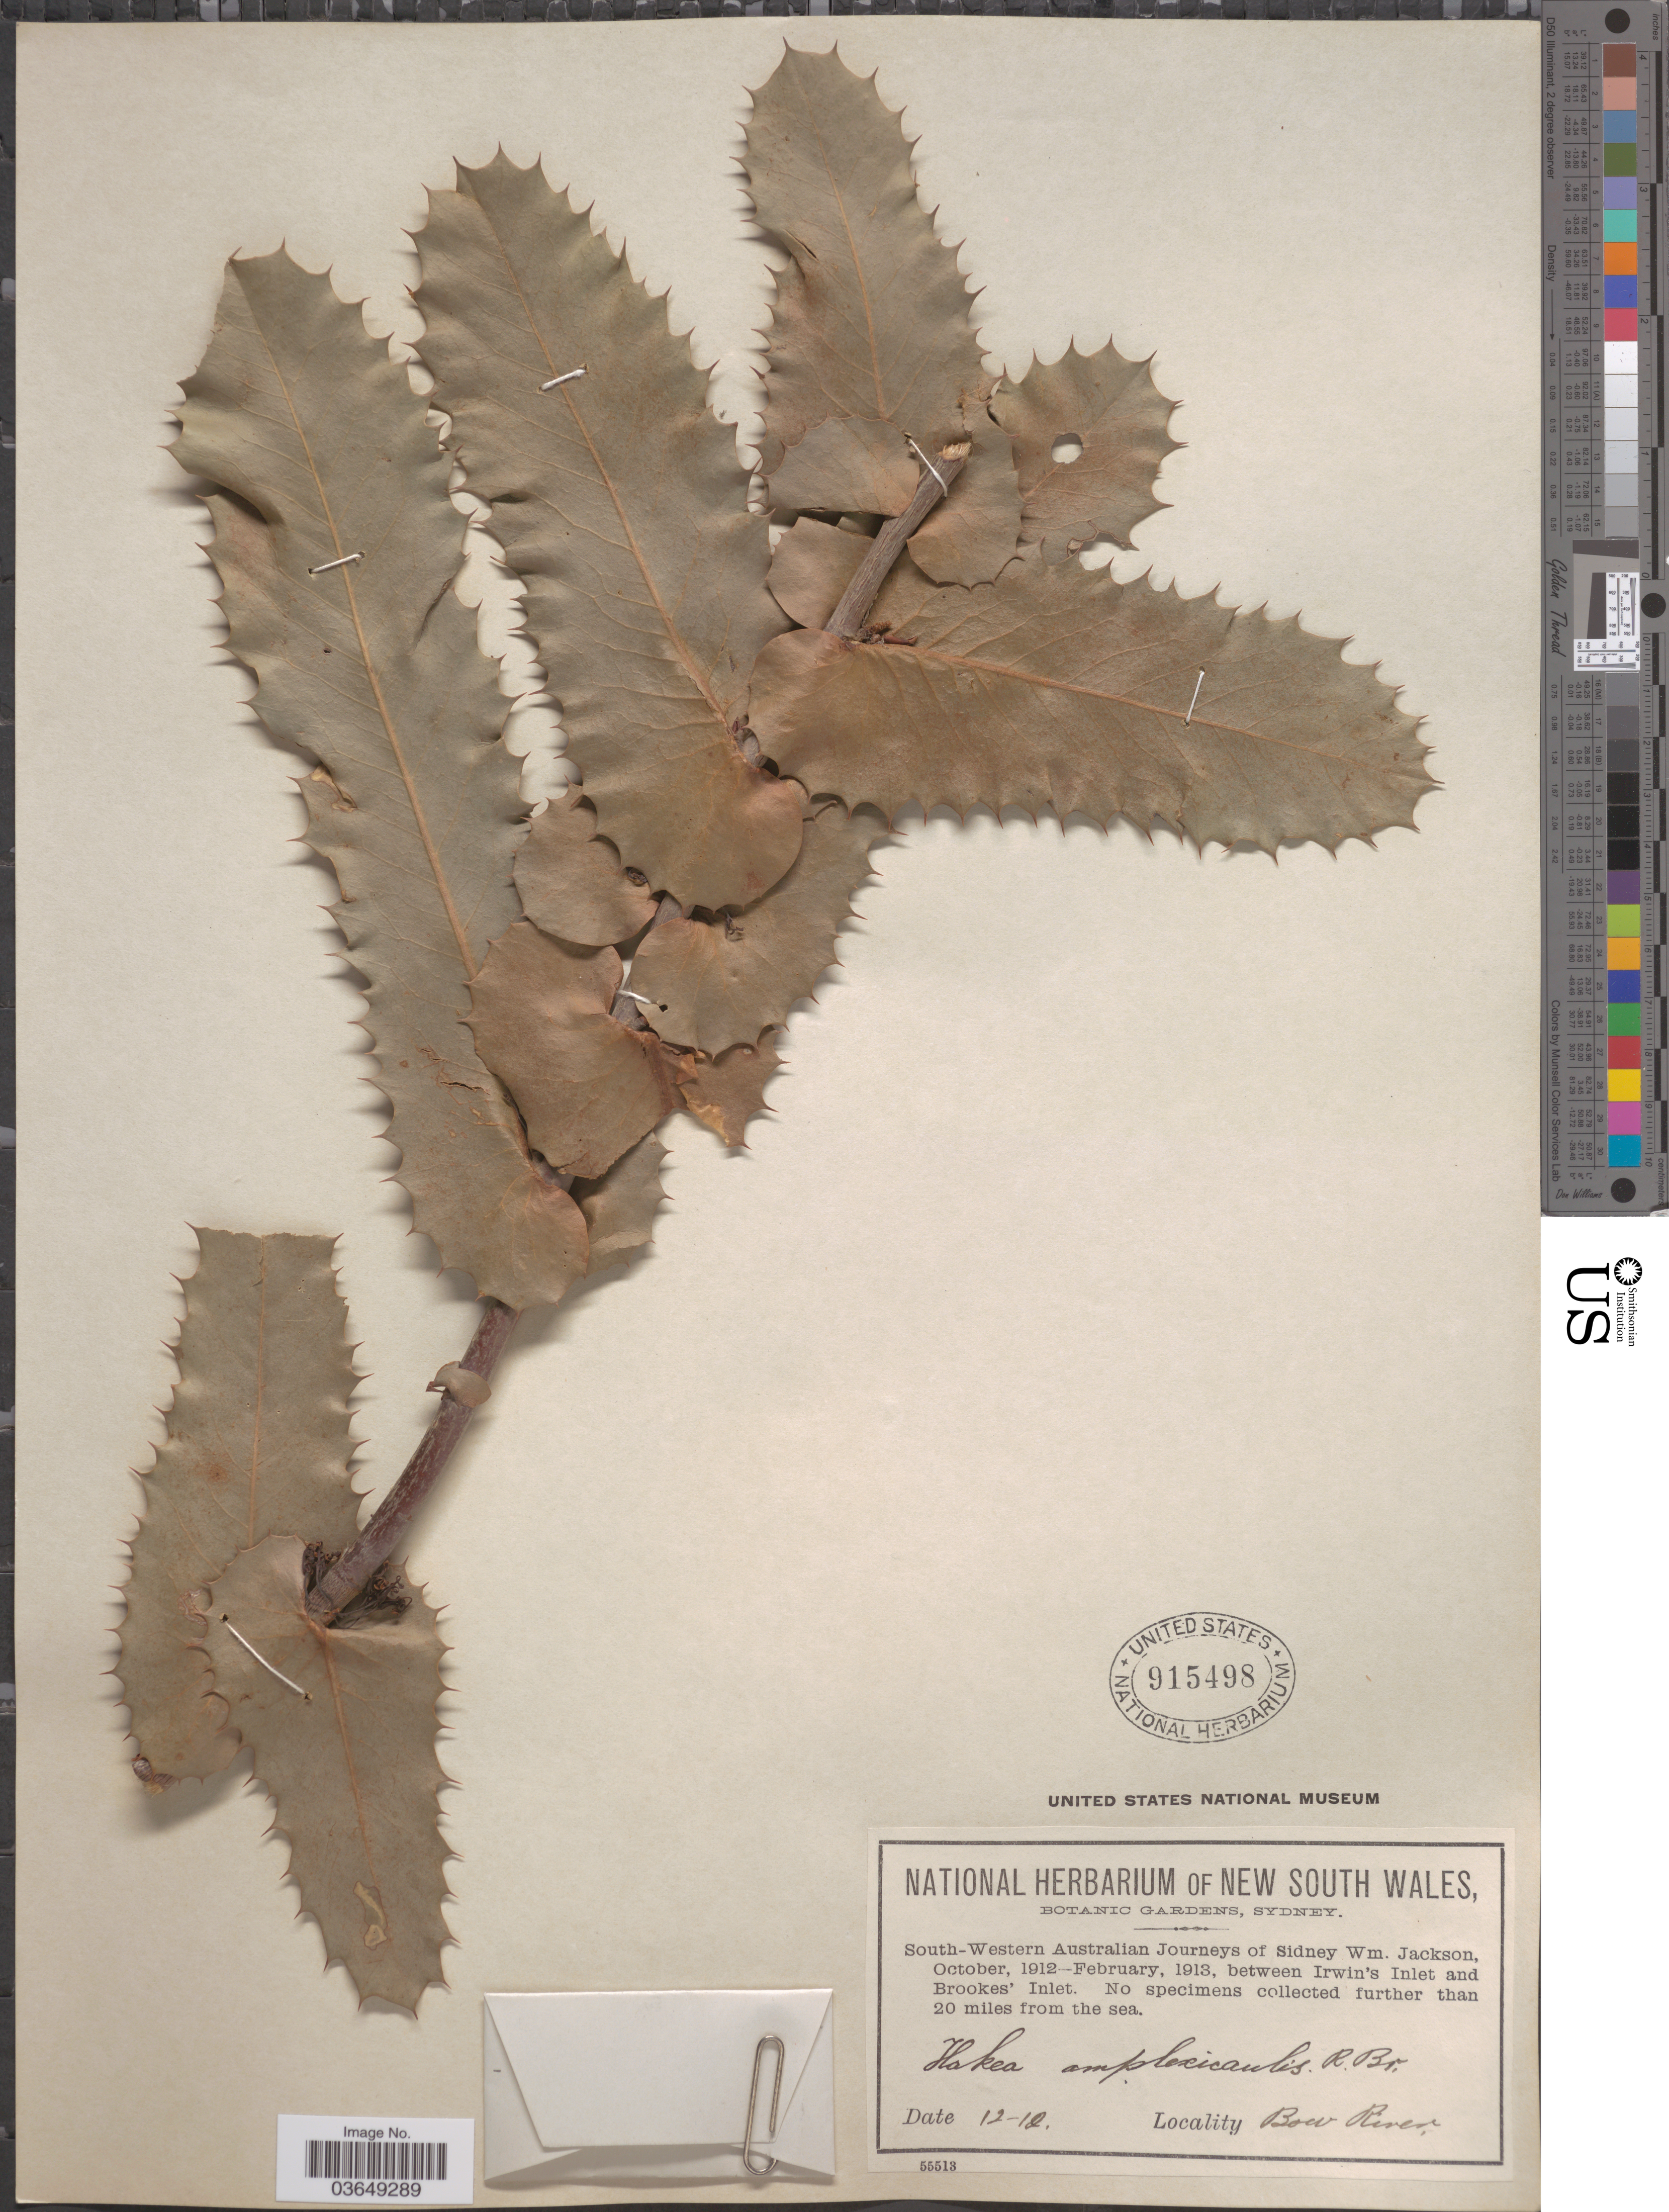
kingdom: Plantae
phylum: Tracheophyta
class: Magnoliopsida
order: Proteales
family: Proteaceae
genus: Hakea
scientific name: Hakea amplexicaulis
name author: R. Br.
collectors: Jackson, S. W.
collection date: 1912-12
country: Australia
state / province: Western Australia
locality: South-Western Australian. Between Irwin's Inlet and Brookes' Inlet. Furthern than 20 miles from the sea. [unsure placement] Bow River.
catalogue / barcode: US 915498